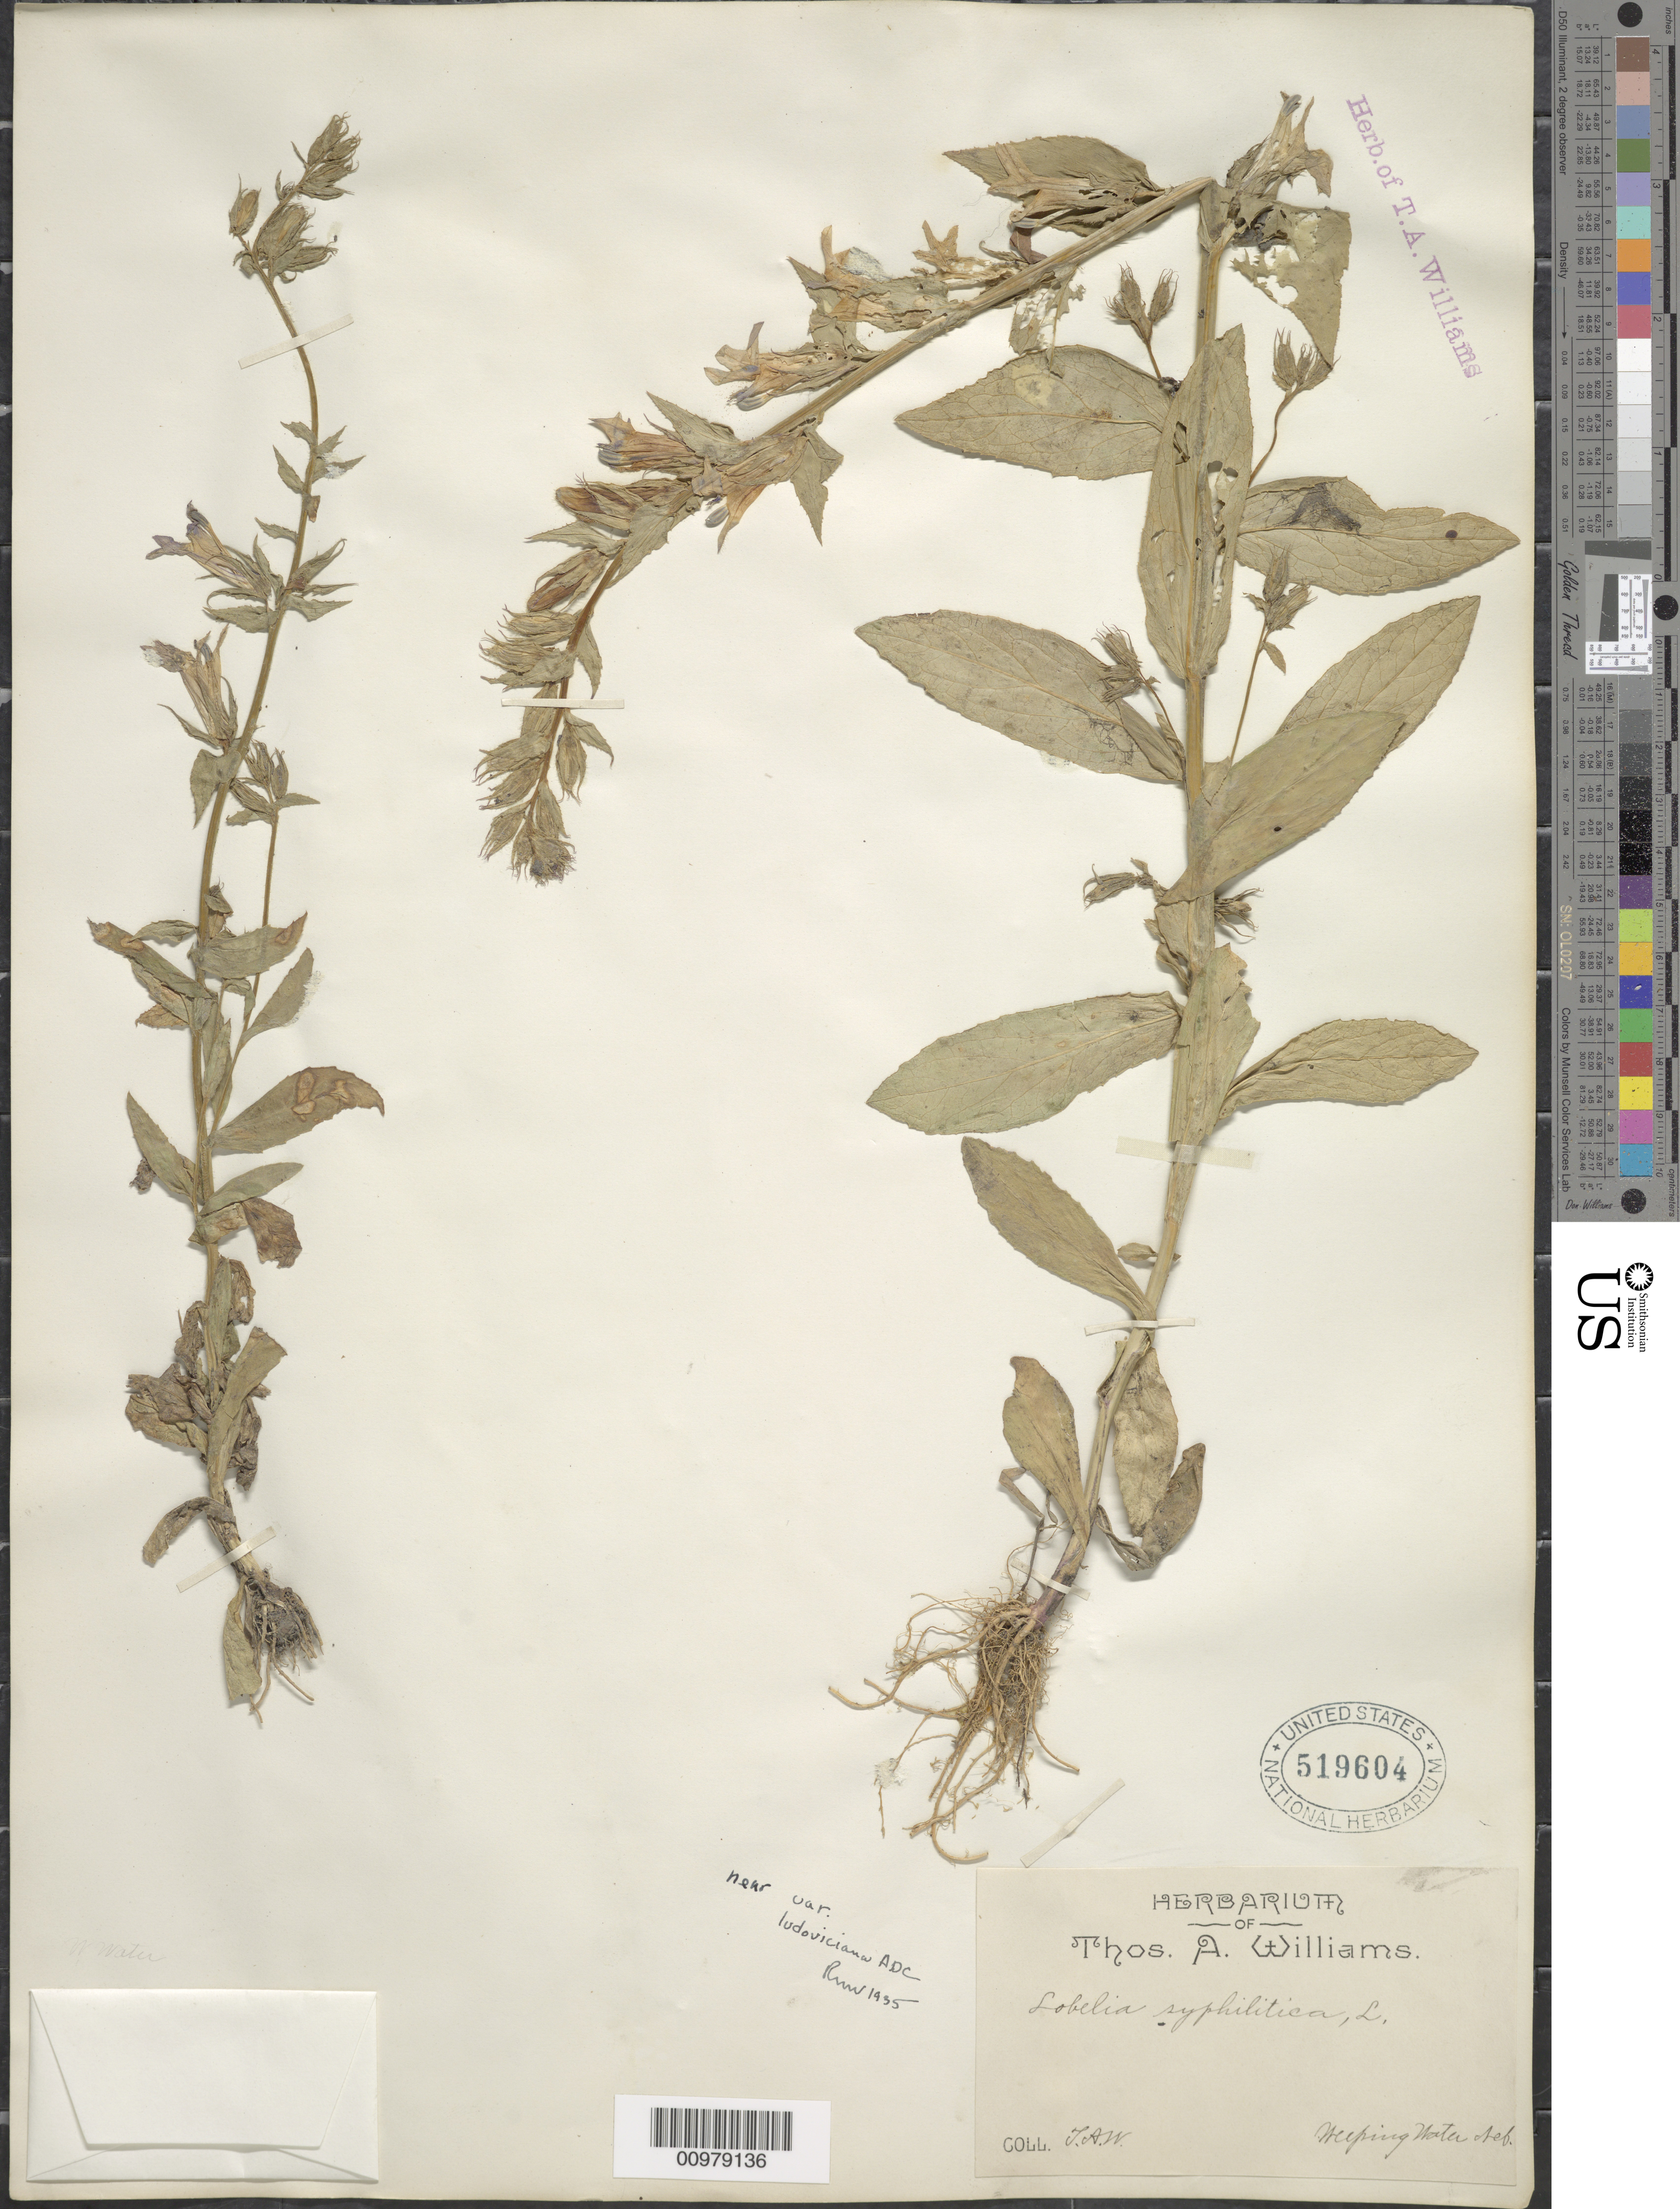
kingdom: Plantae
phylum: Tracheophyta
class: Magnoliopsida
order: Asterales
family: Campanulaceae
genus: Lobelia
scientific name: Lobelia siphilitica var. ludoviciana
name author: A. DC.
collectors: T. A. Williams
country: United States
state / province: Nebraska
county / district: Cass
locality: Weeping Water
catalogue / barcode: US 519604